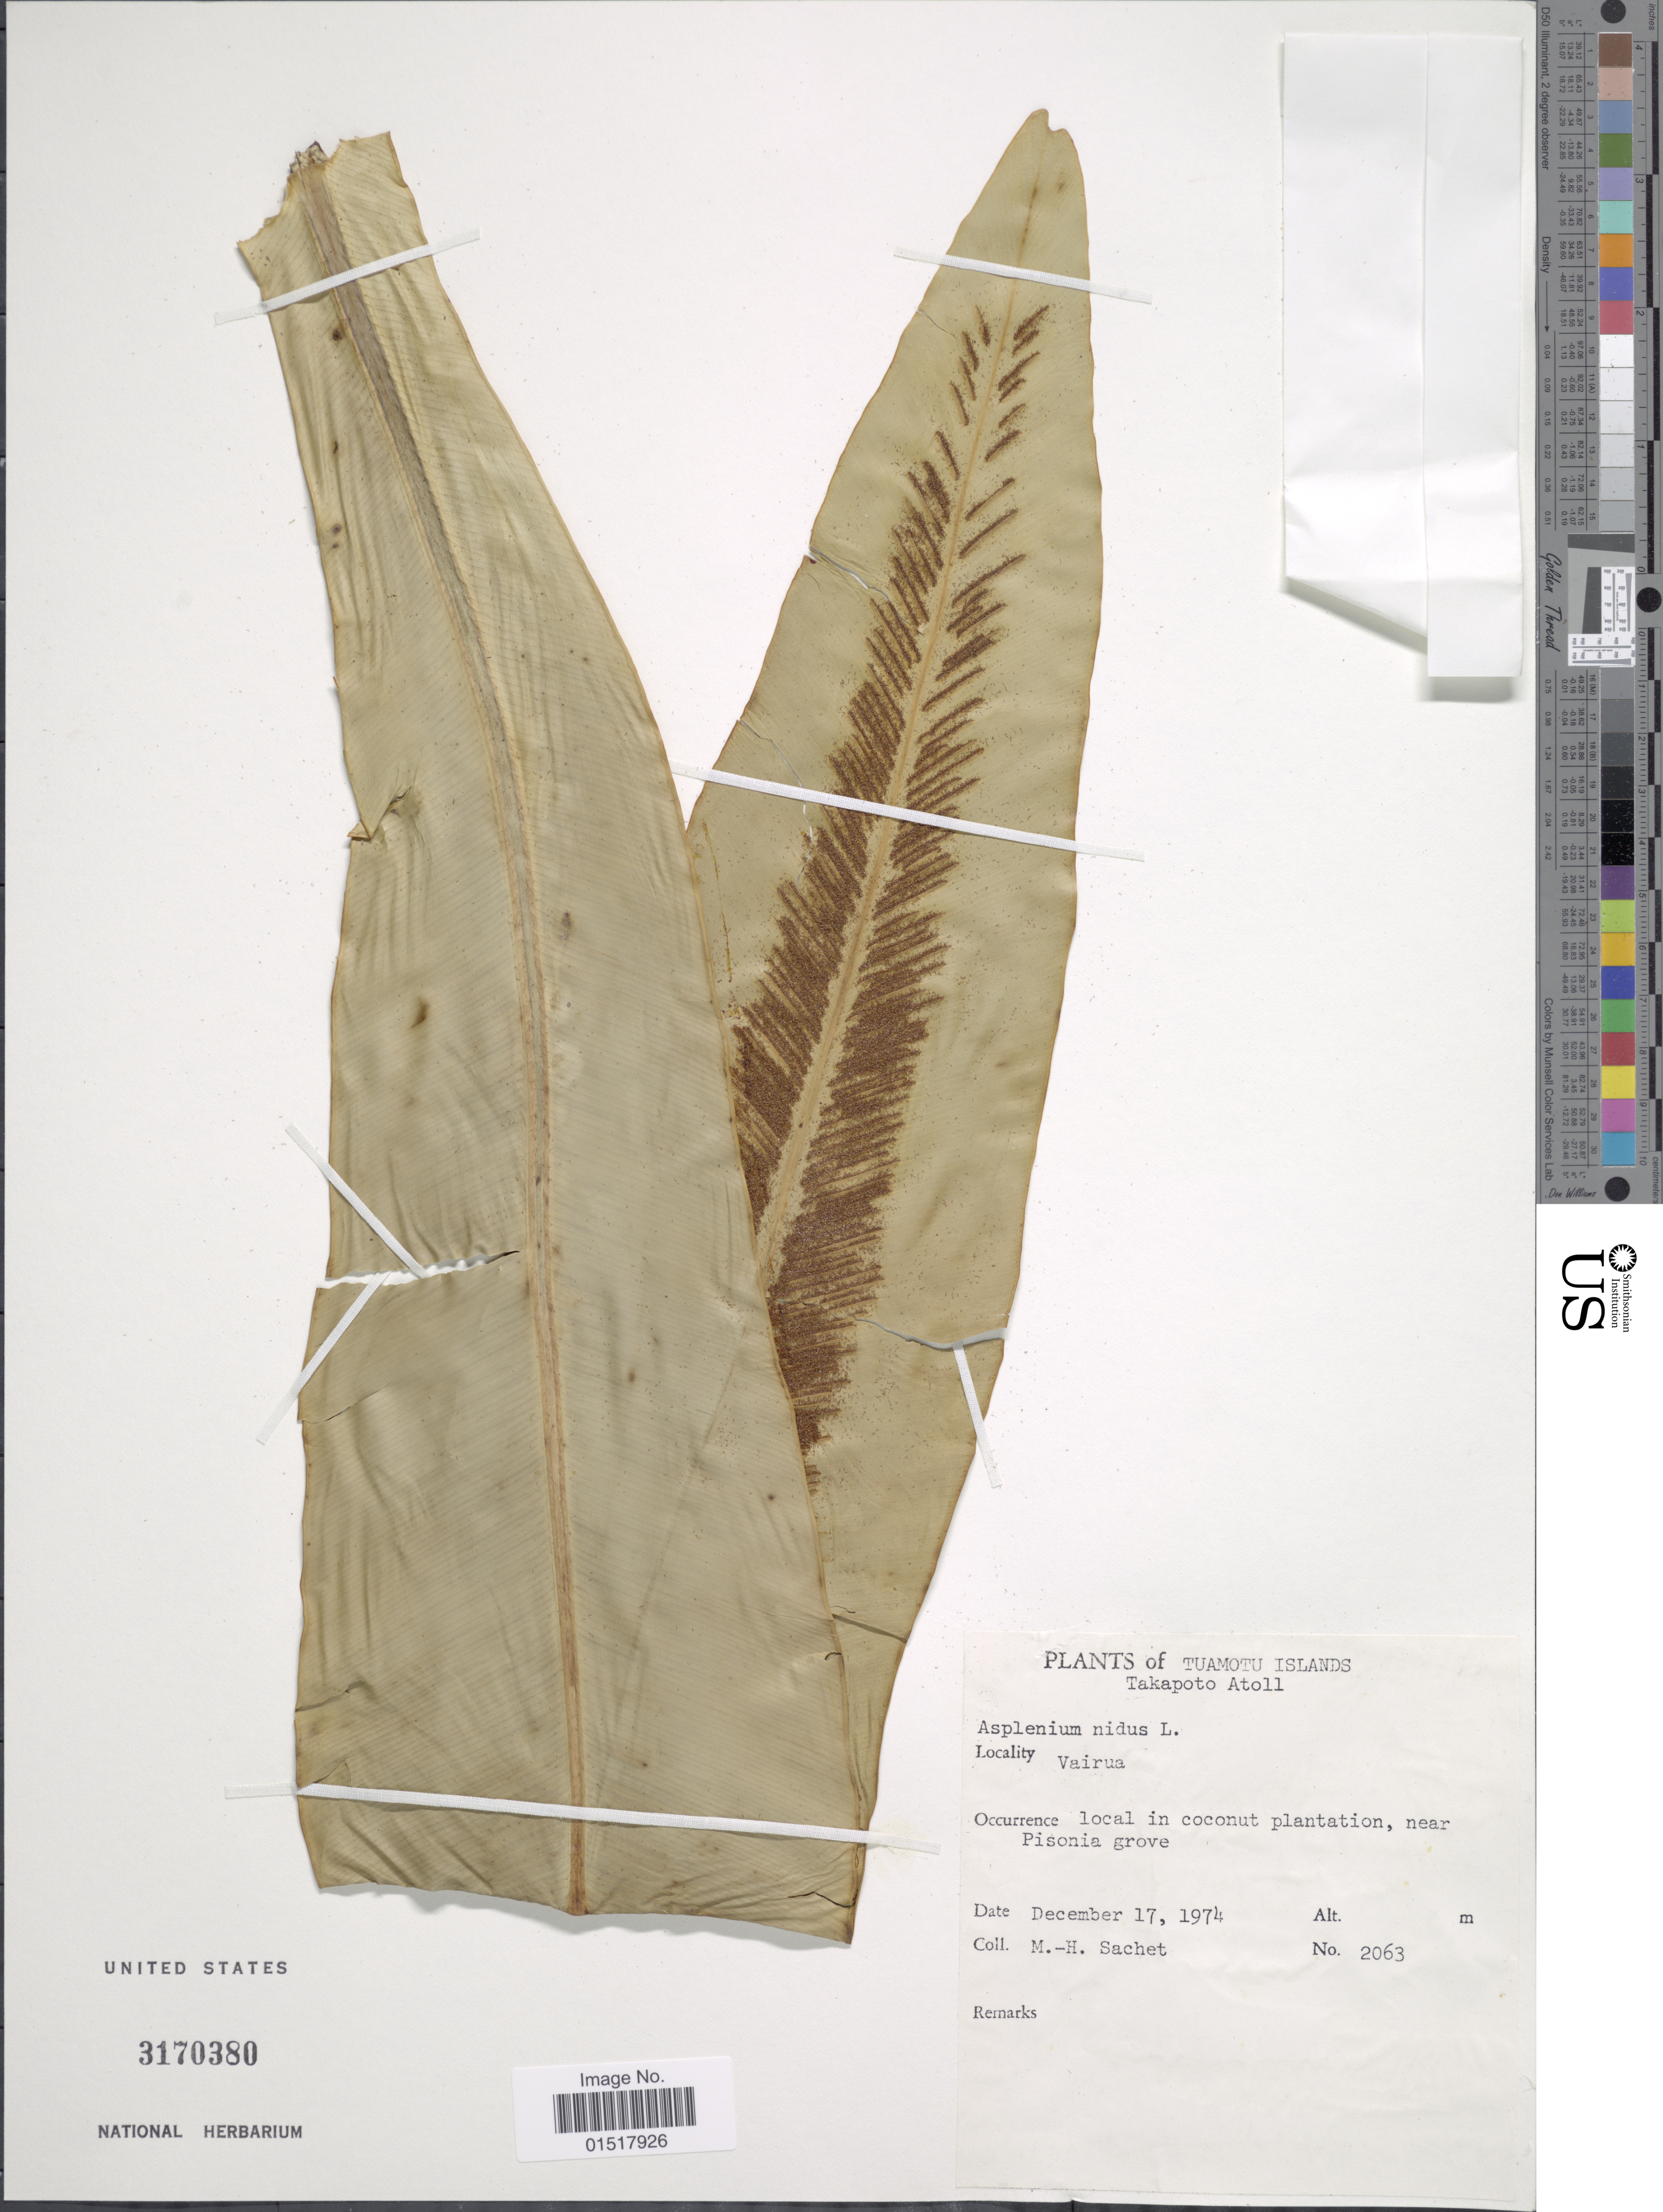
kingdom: Plantae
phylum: Tracheophyta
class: Polypodiopsida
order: Polypodiales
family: Aspleniaceae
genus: Asplenium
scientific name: Asplenium nidus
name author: L.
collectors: M.-H. Sachet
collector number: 2063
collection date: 1974-12-17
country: French Polynesia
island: Takapoto Atoll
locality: Tuamotu Islands. Takapoto Atoll. Vairua.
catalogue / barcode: US 3170380